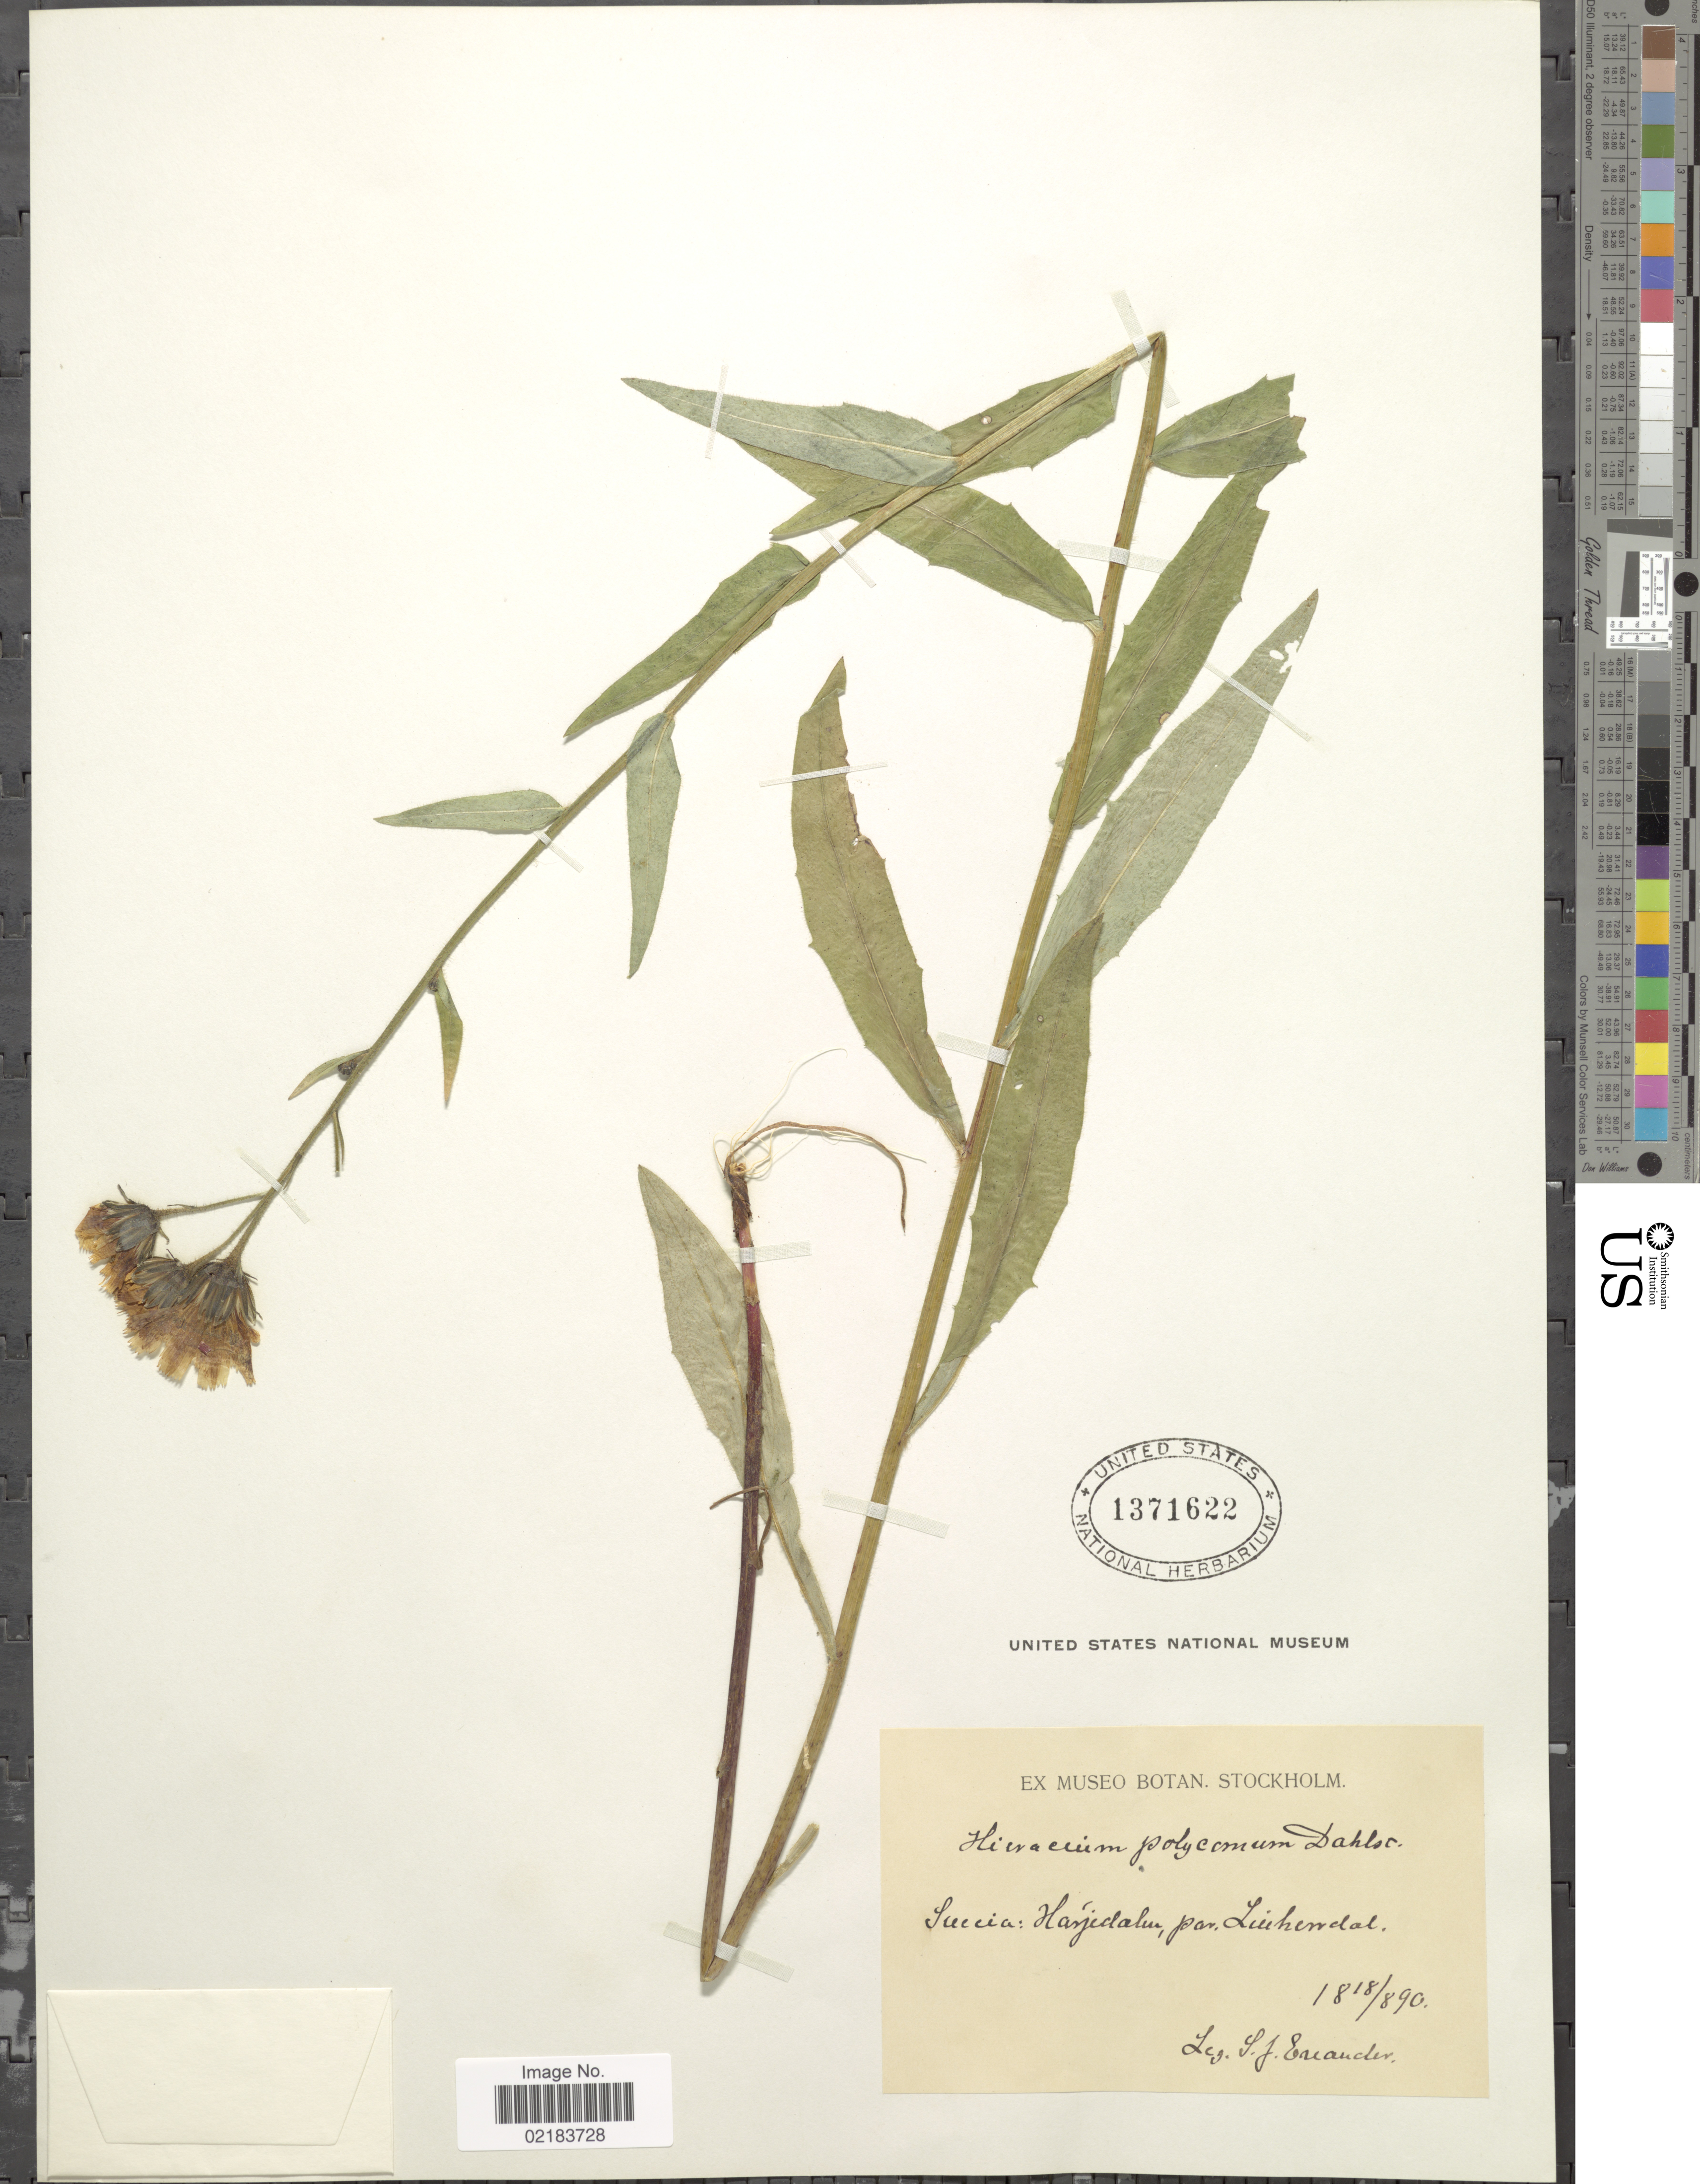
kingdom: Plantae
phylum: Tracheophyta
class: Magnoliopsida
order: Asterales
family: Asteraceae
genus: Hieracium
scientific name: Hieracium polycomum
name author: Norrlin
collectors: S. Ereander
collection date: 1890-08-18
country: Sweden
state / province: Jamtland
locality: Suecia: Harjedalen, par. Lillhardal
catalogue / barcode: US 1371622